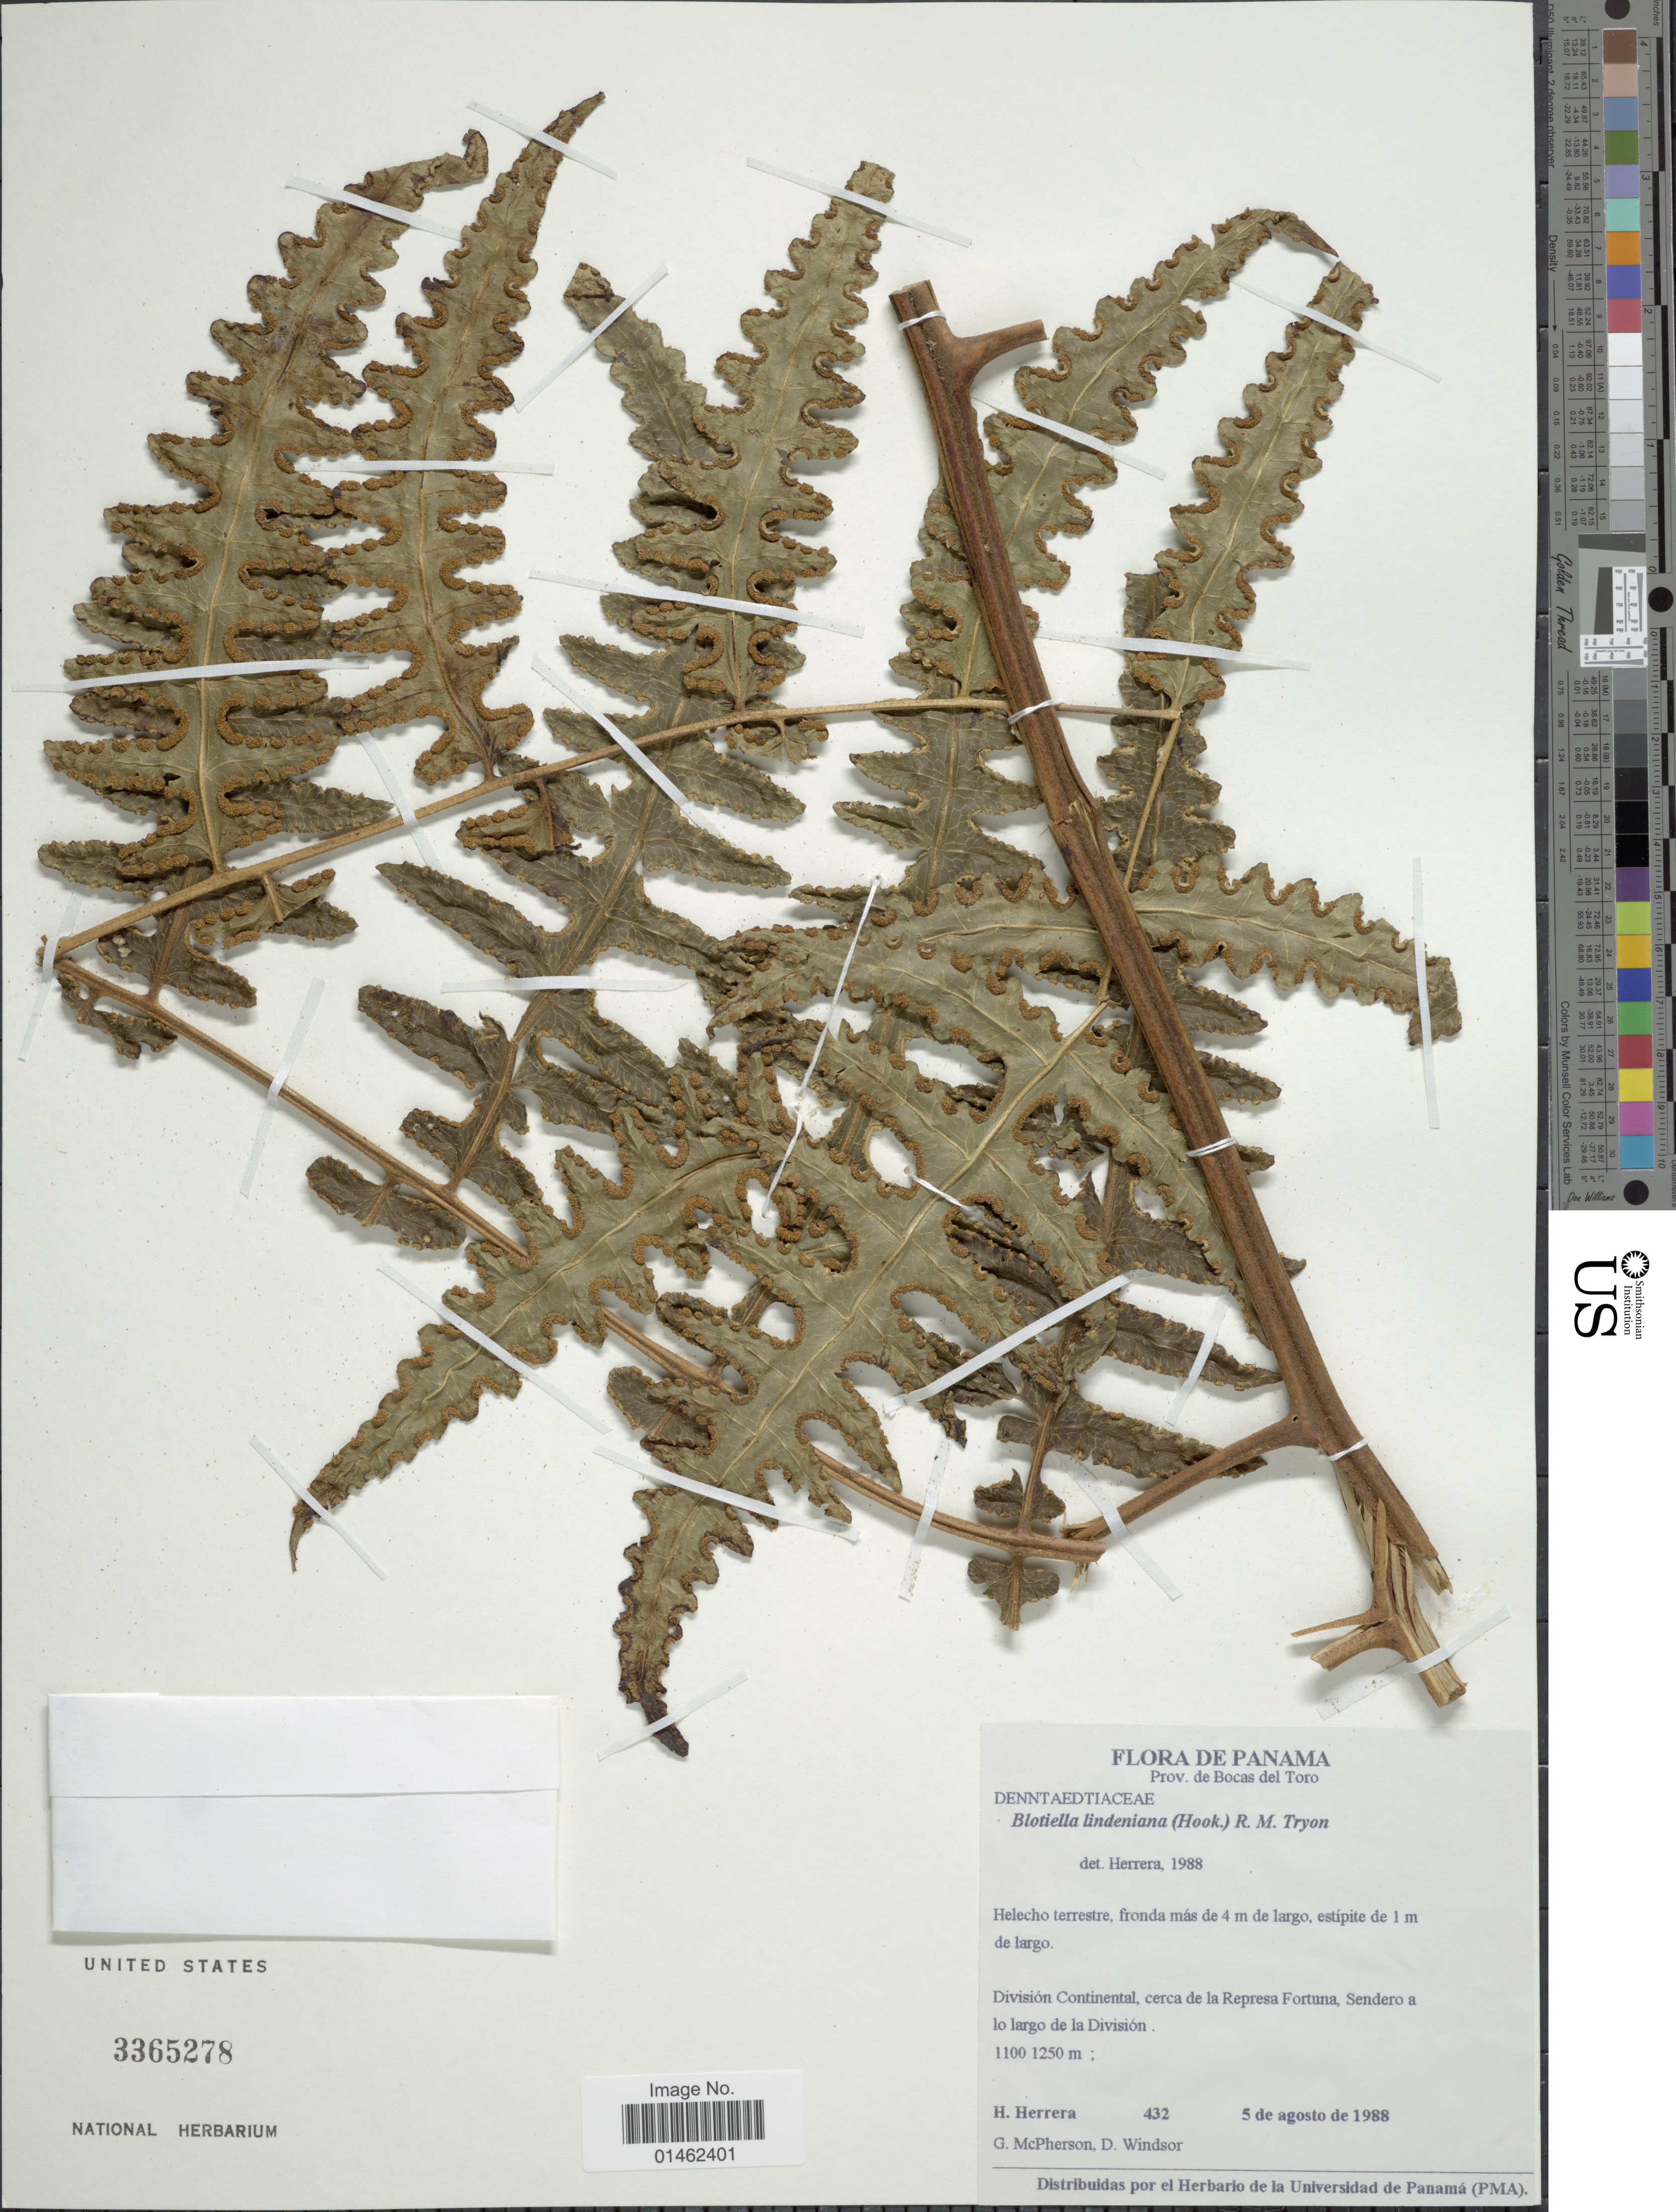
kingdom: Plantae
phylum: Tracheophyta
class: Polypodiopsida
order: Polypodiales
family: Dennstaedtiaceae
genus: Blotiella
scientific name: Blotiella lindeniana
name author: (Hook.) R.M. Tryon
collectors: H. Herrera, G. D. McPherson & D. Windsor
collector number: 432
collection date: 1988-08-05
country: Panama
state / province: Bocas del Toro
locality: División Continental, cerca de la Represa Fortuna,Sendero a lo largo de la División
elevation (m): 1100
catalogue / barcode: US 3365278